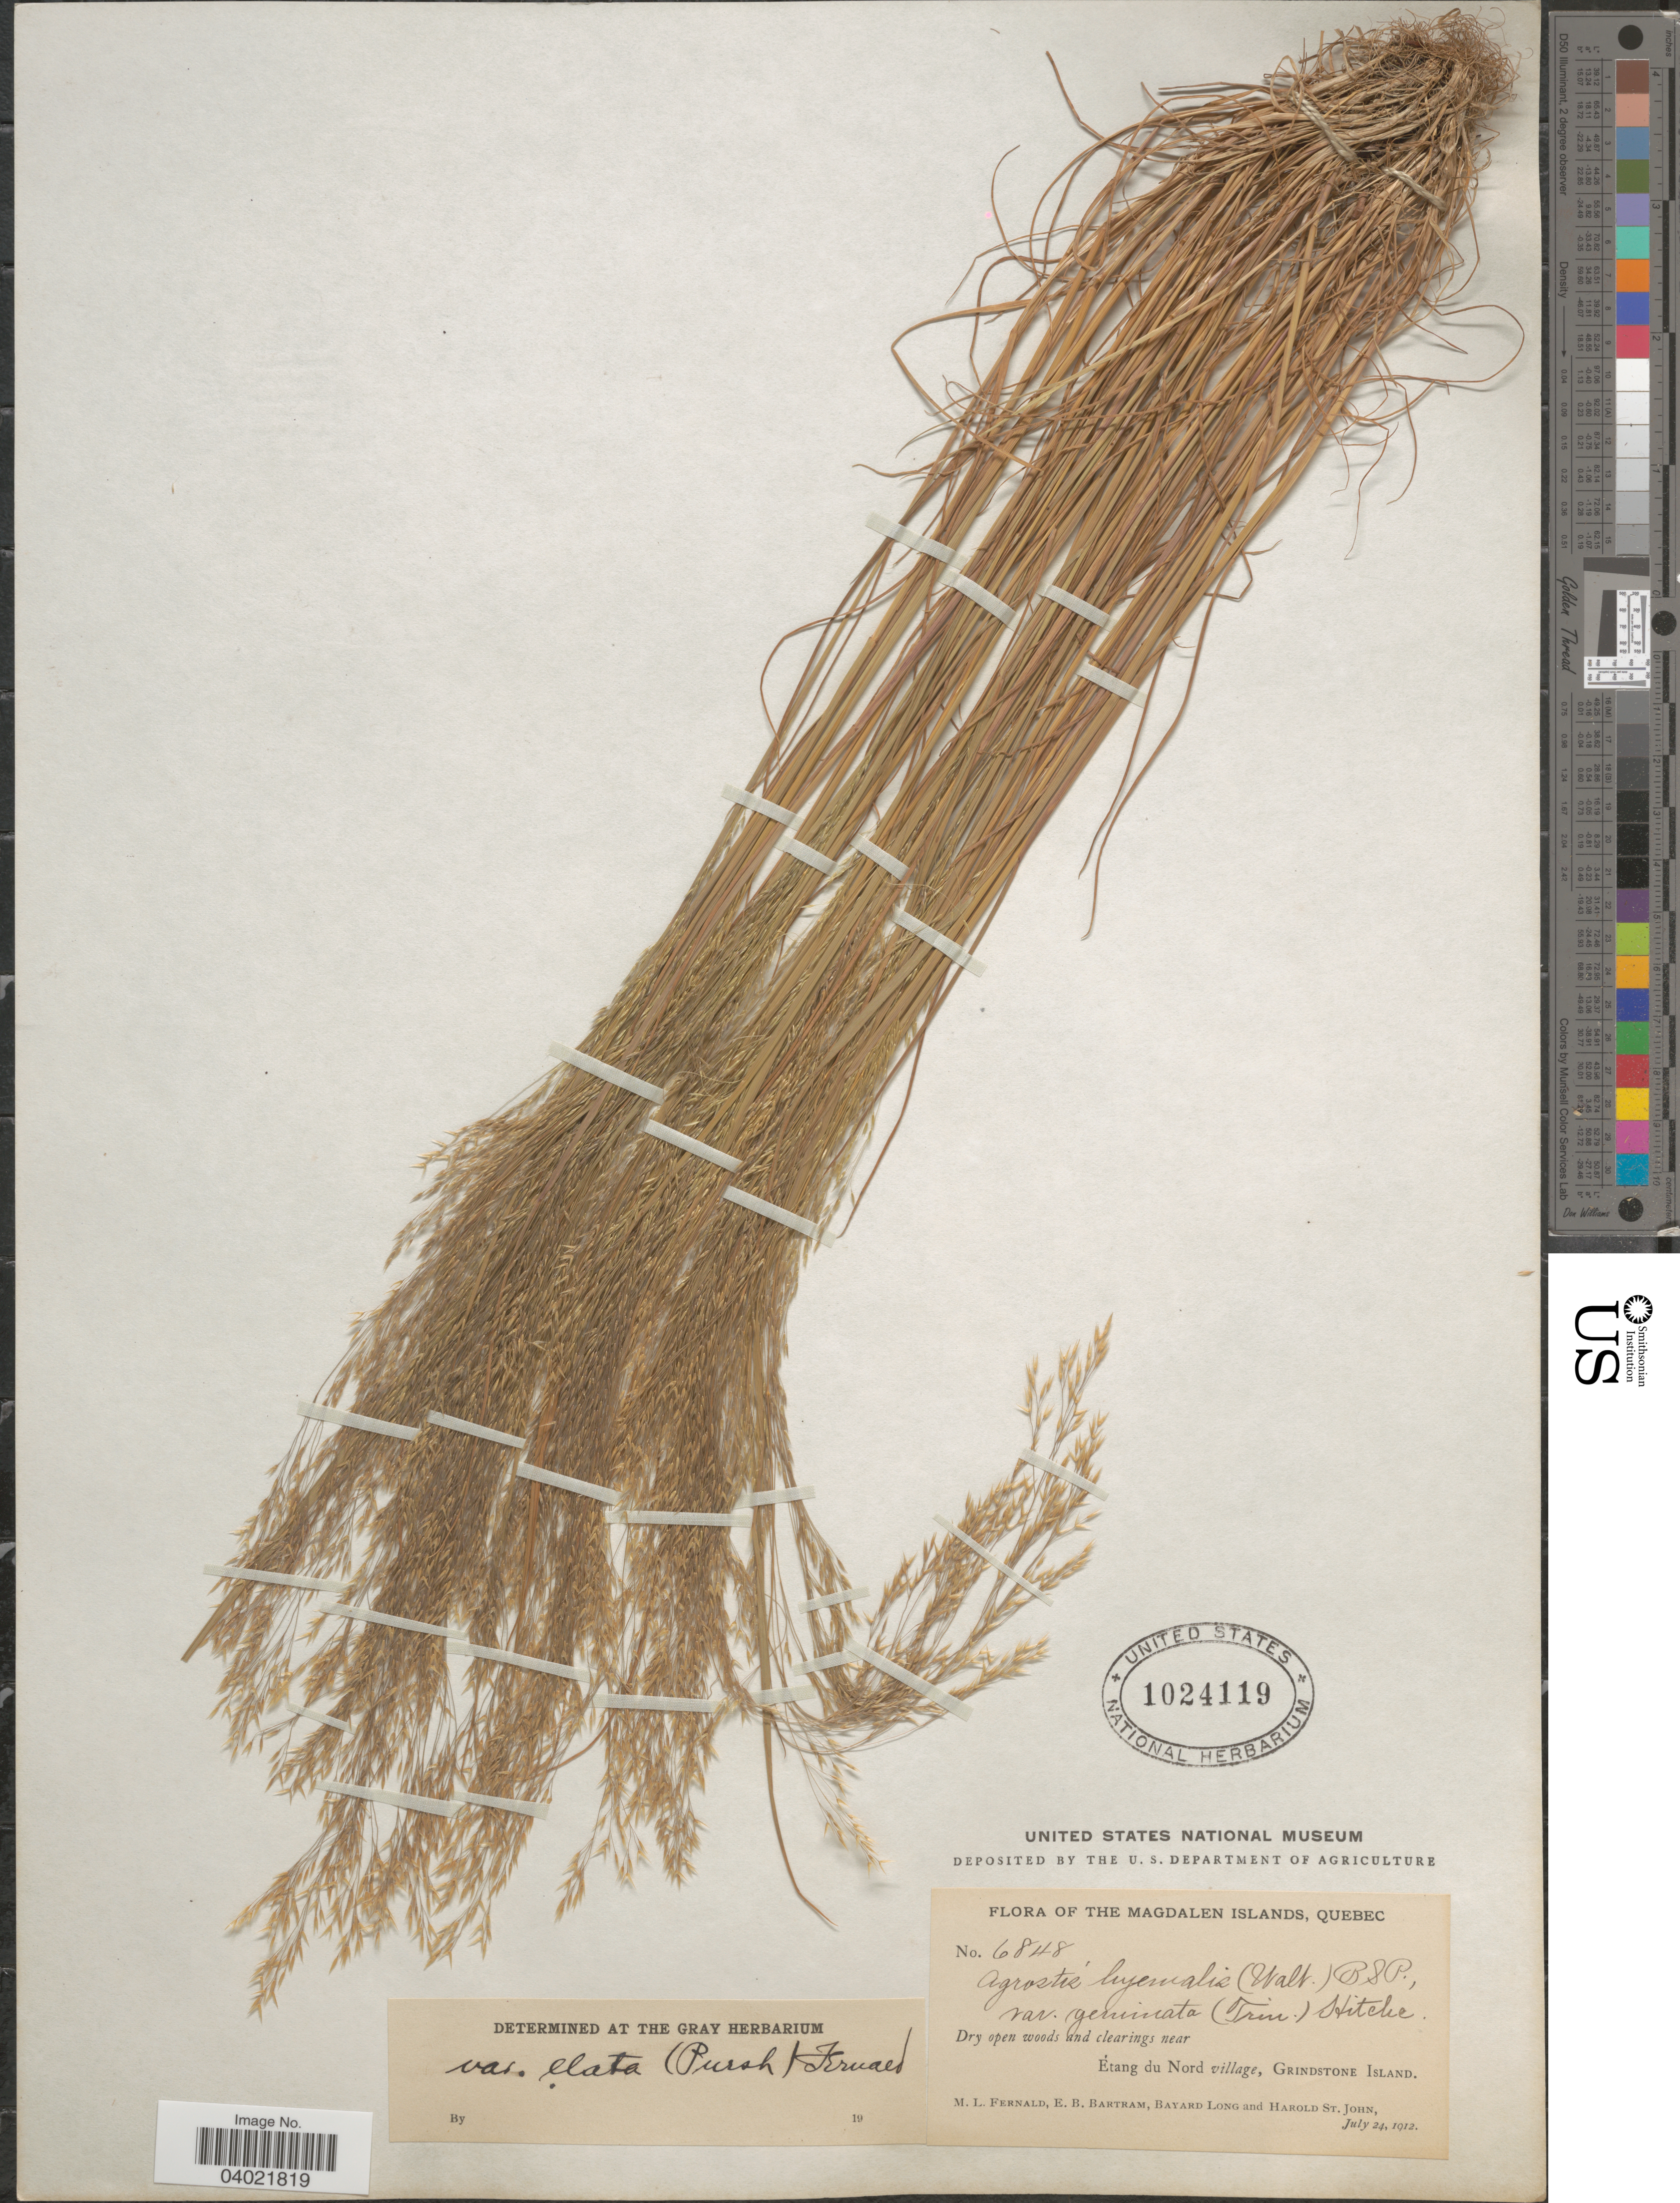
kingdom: Plantae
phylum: Tracheophyta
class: Liliopsida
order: Poales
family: Poaceae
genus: Agrostis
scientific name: Agrostis perennans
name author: (Walter) Tuck.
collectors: M. L. Fernald, E. B. Bartram, B. Long & H. St. John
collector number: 6848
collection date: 1912-07-24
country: Canada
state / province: Quebec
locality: The Magdalen Islands. Dry open woods and clearings near Etang du Nord village, Grindstone Island.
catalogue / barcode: US 1024119